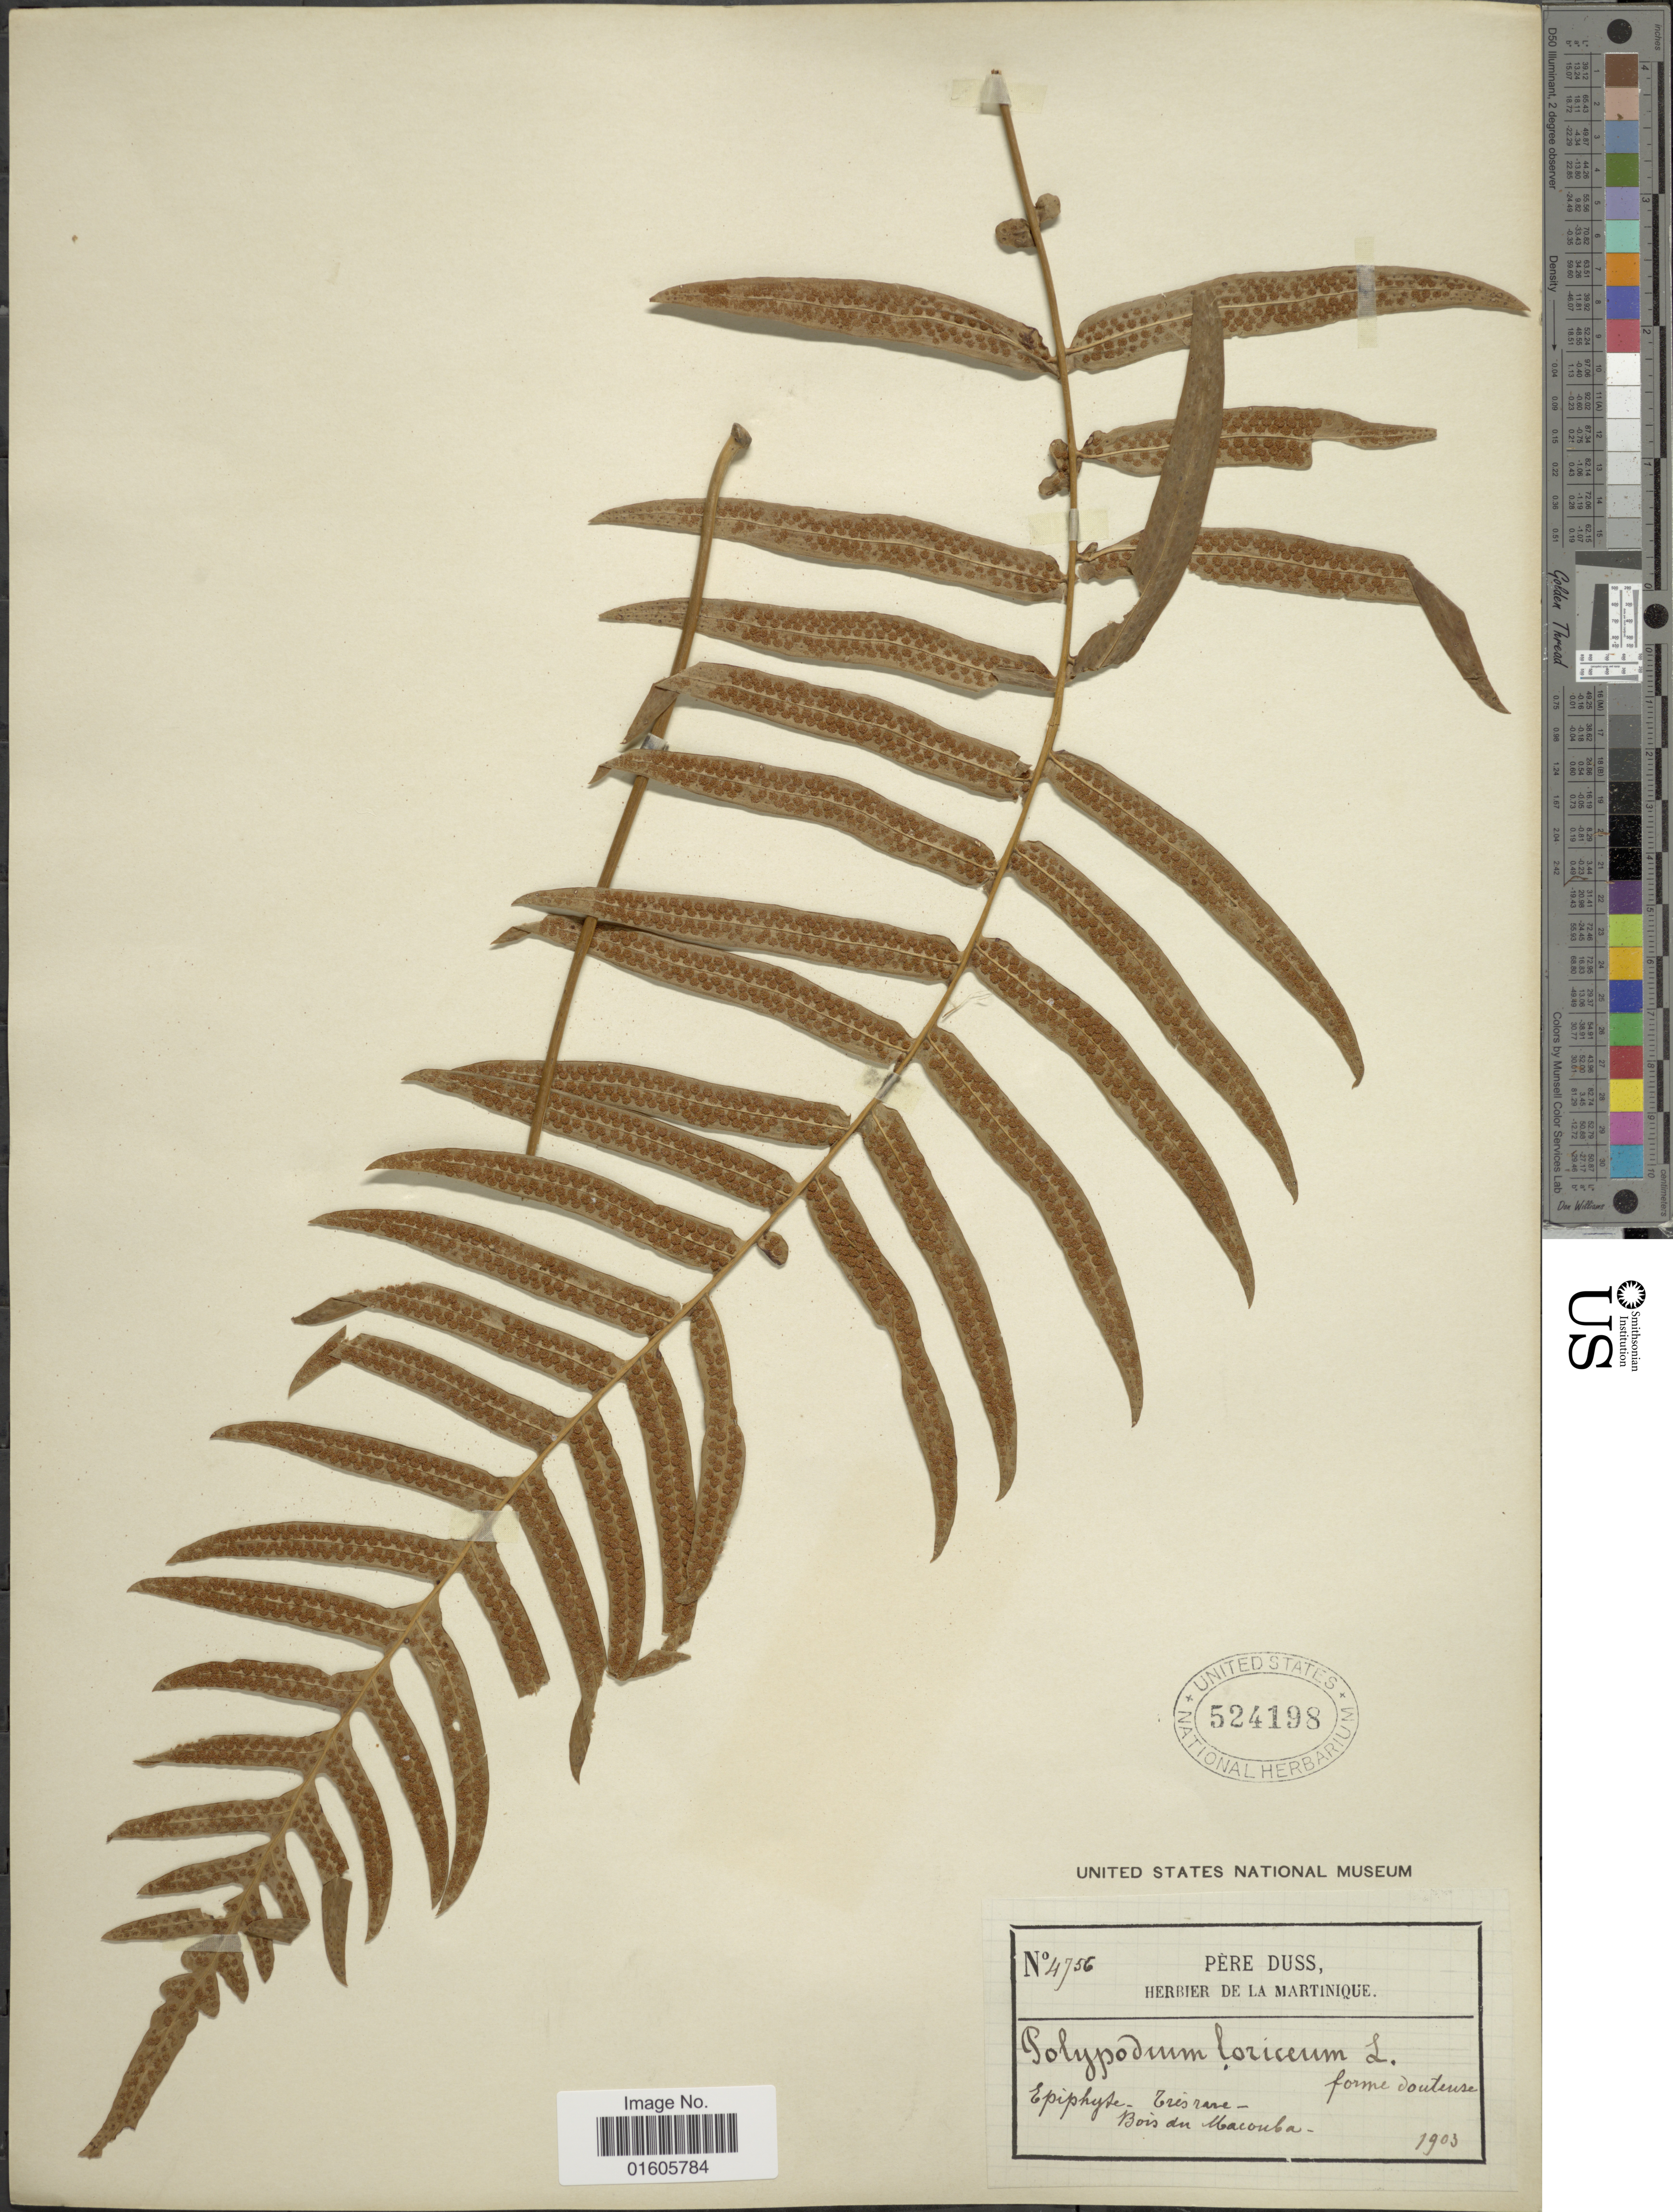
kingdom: Plantae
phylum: Tracheophyta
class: Polypodiopsida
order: Polypodiales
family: Polypodiaceae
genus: Serpocaulon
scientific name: Serpocaulon loriceum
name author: (L.) A.R. Sm.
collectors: Père Duss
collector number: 4756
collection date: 1903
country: Martinique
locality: Bois du Macouba.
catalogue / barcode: US 524198